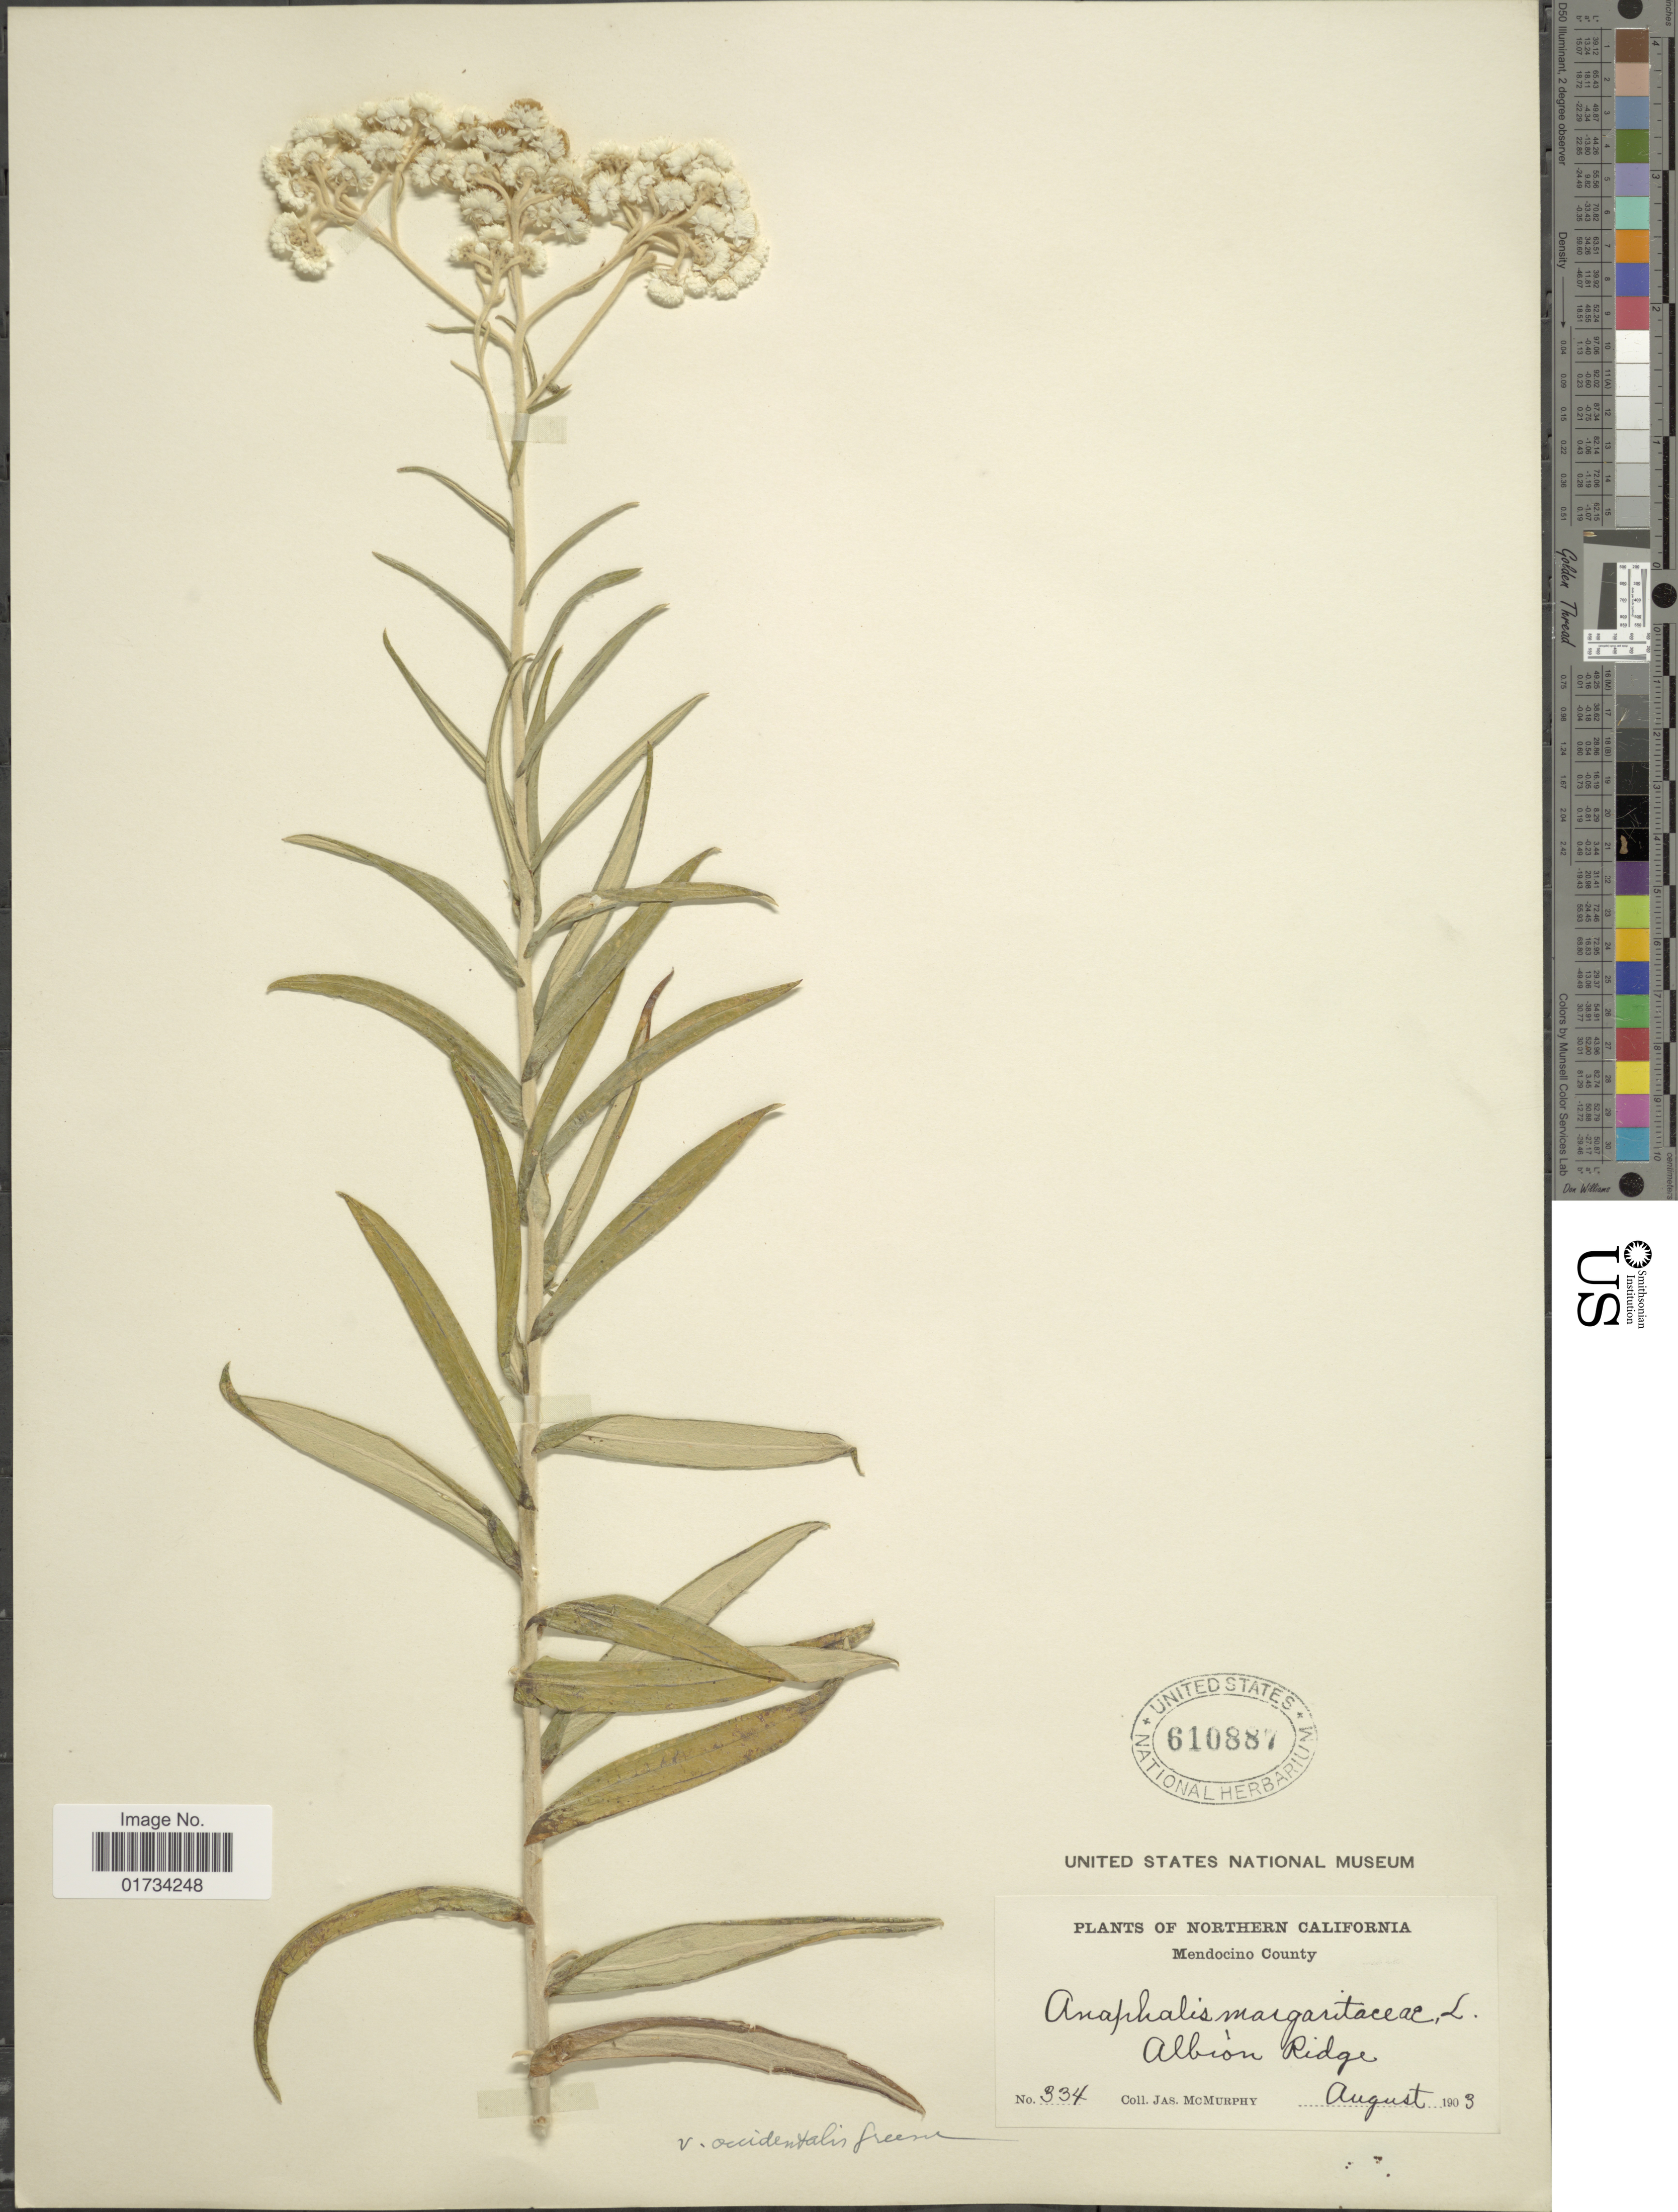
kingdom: Plantae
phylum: Tracheophyta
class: Magnoliopsida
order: Asterales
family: Asteraceae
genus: Anaphalis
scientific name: Anaphalis margaritacea var. occidentalis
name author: Greene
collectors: J. McMurphy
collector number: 334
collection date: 1903-08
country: United States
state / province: California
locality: Northern California, Albion Ridge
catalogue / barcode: US 610887